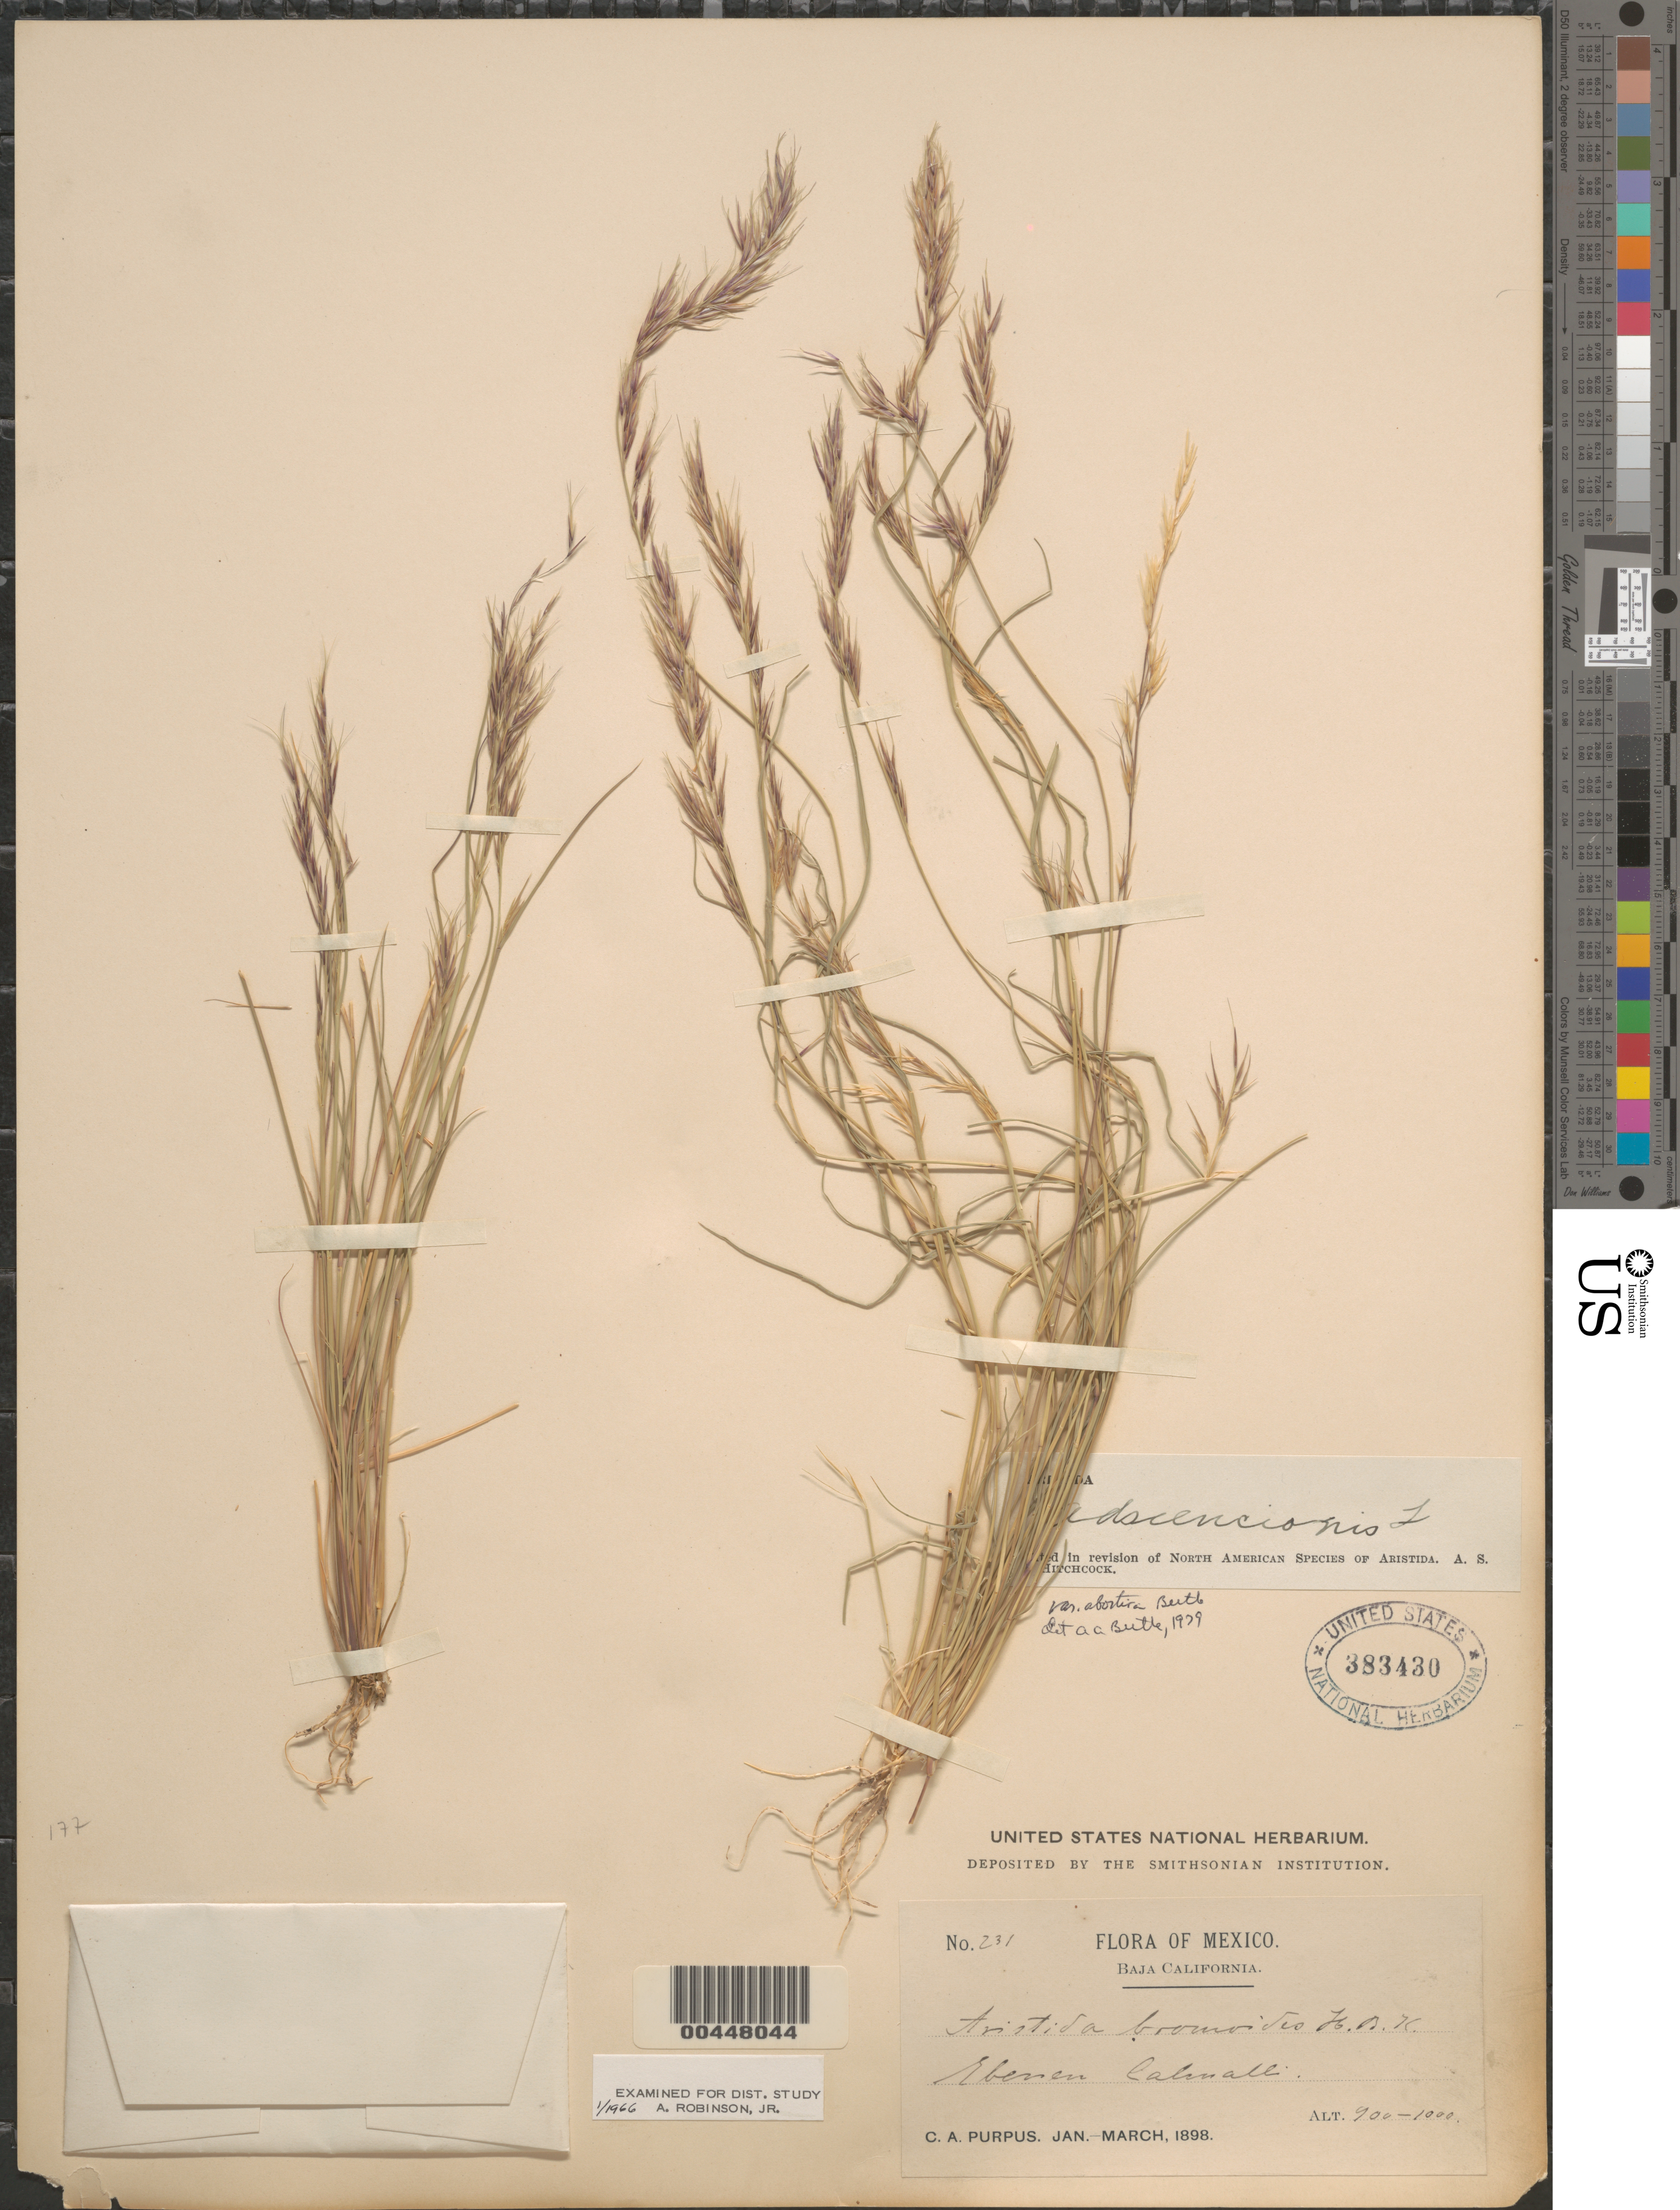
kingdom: Plantae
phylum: Tracheophyta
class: Liliopsida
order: Poales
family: Poaceae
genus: Aristida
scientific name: Aristida adscensionis var. abortiva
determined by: Beetle, O. A.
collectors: C. A. Purpus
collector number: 231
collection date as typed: Jan 1898 to Mar 1898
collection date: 1898-01/1898-03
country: Mexico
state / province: Baja California Sur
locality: Calenalli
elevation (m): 274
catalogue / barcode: US 383430